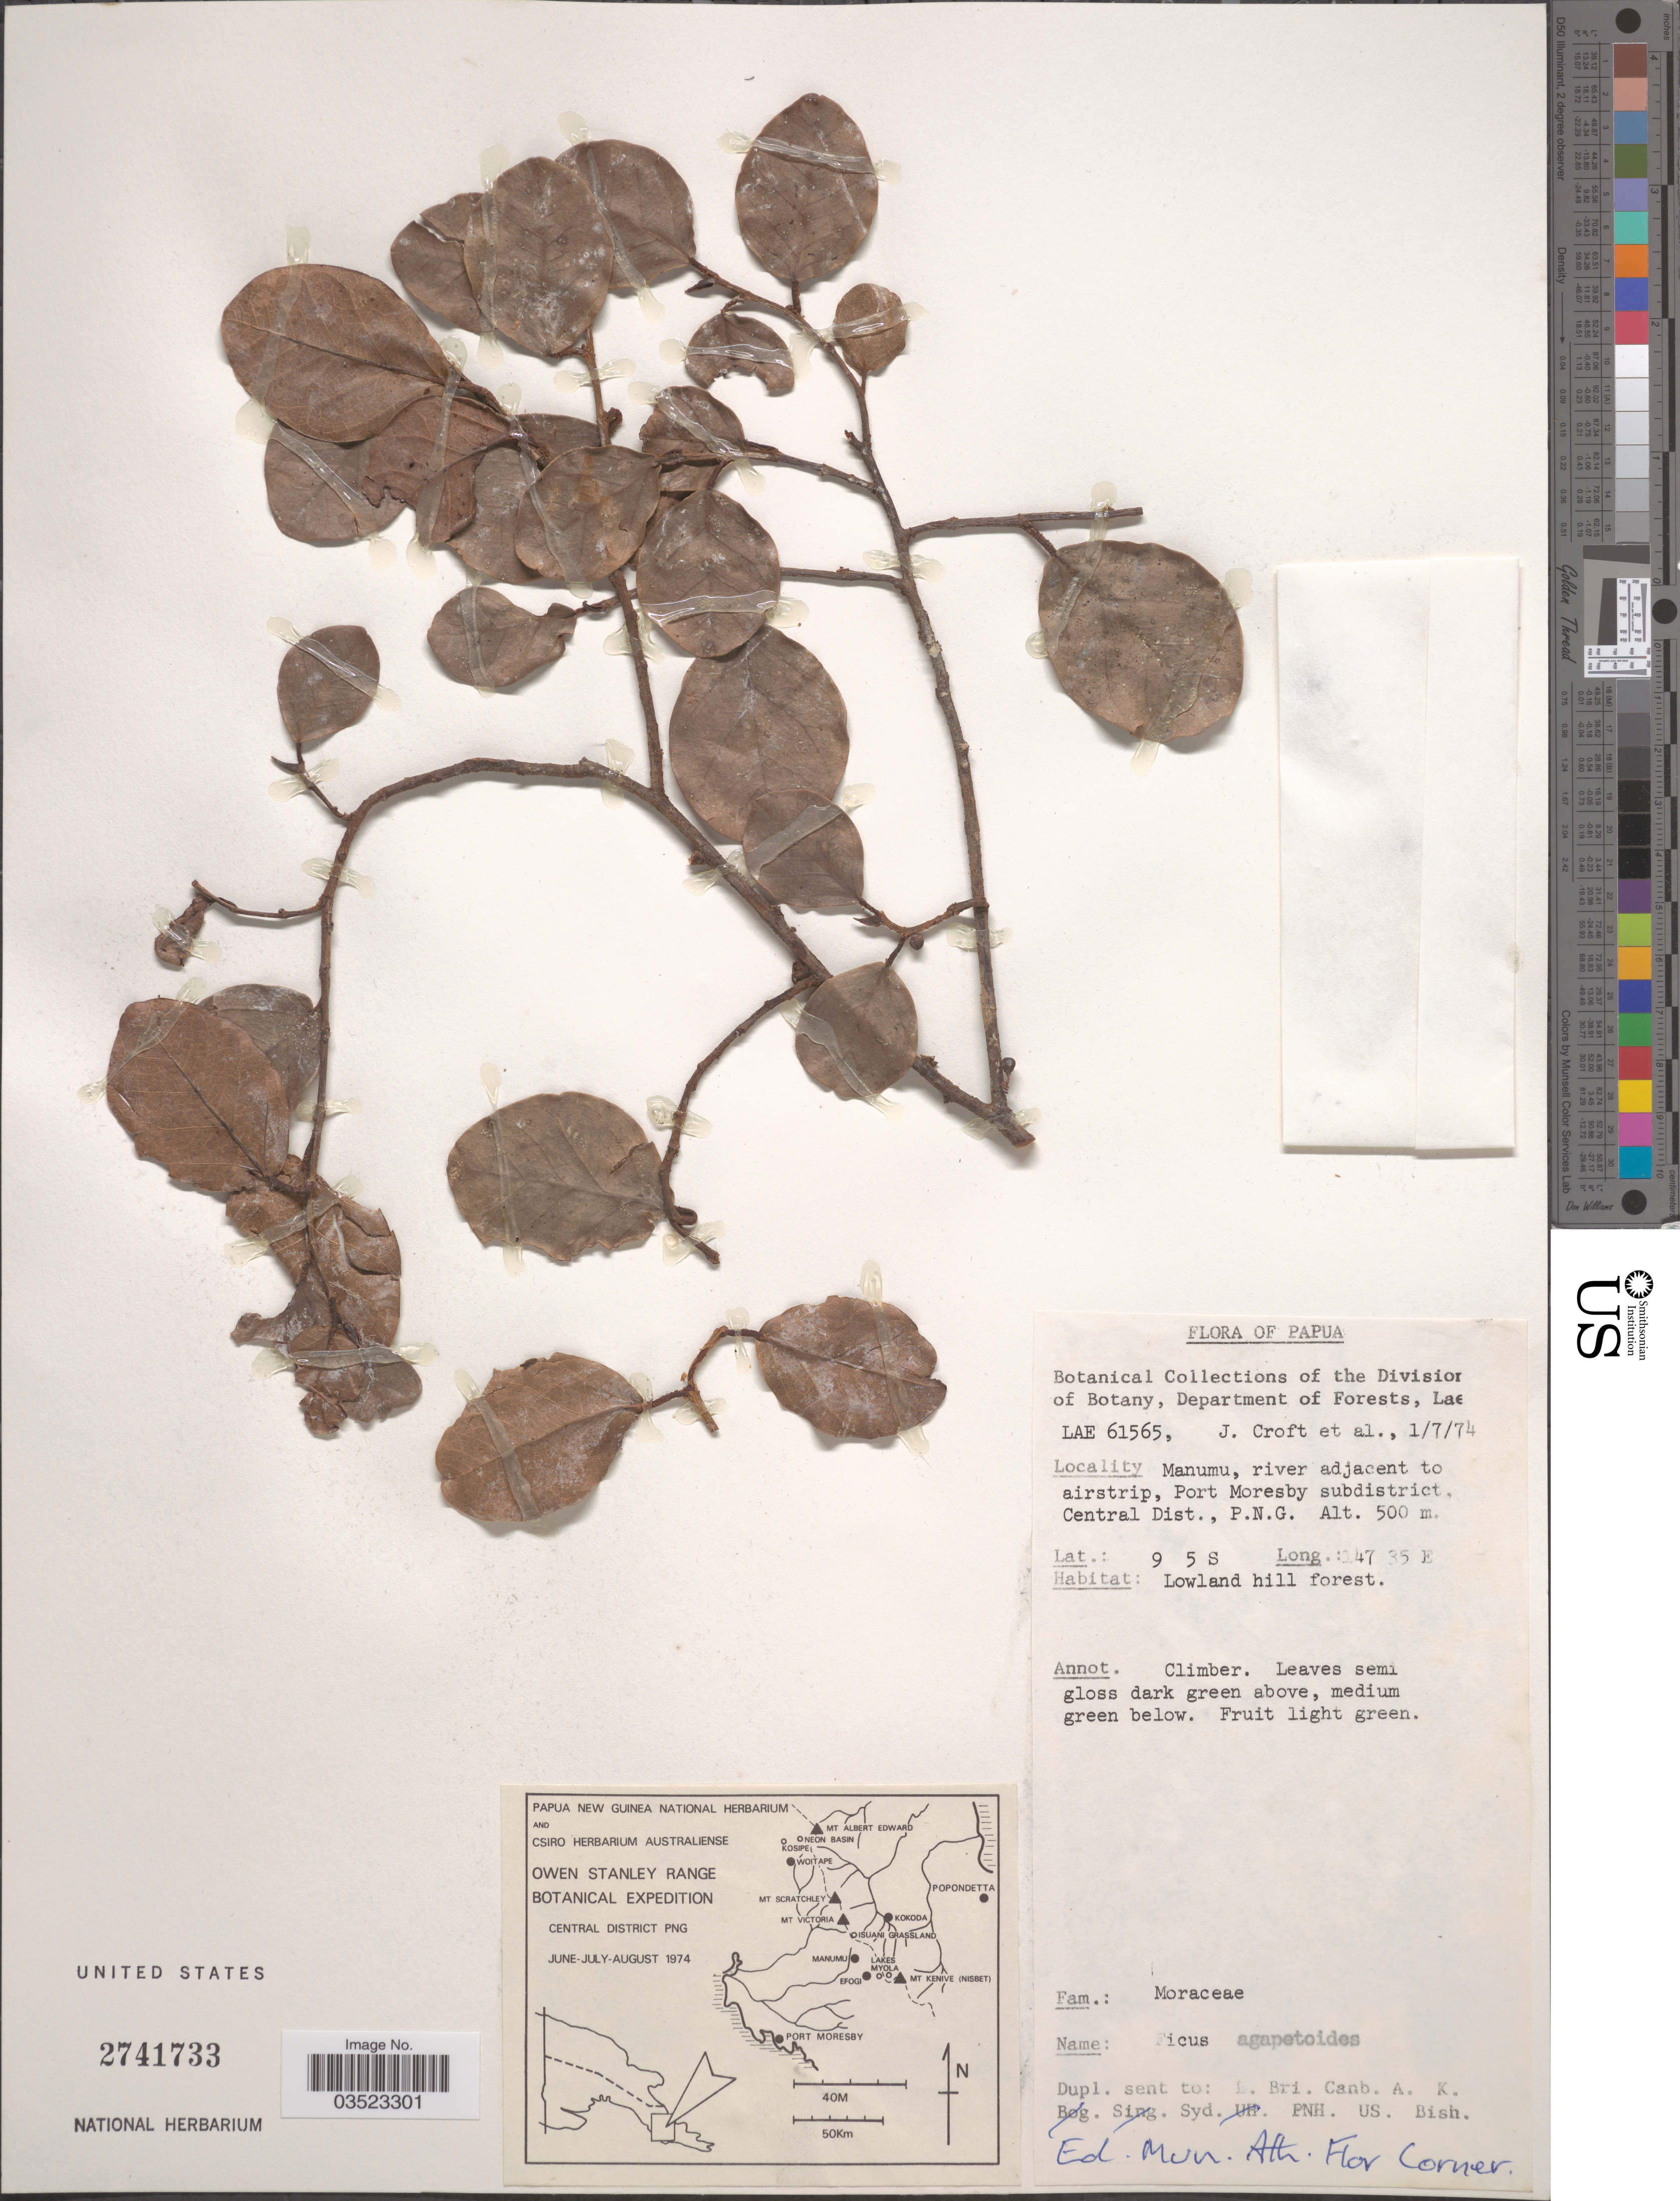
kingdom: Plantae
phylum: Tracheophyta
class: Magnoliopsida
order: Rosales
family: Moraceae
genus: Ficus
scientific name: Ficus agapetoides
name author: Diels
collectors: J. Croft & et al.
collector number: LAE61565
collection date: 1974-07-01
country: Papua New Guinea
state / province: Central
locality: Owen Stanley Range Botanical Expedition. Papua. Manumu, river adjacent to airstrip, Port Moresby subdistrict, Central District, P.N.G.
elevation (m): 500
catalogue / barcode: US 2741733